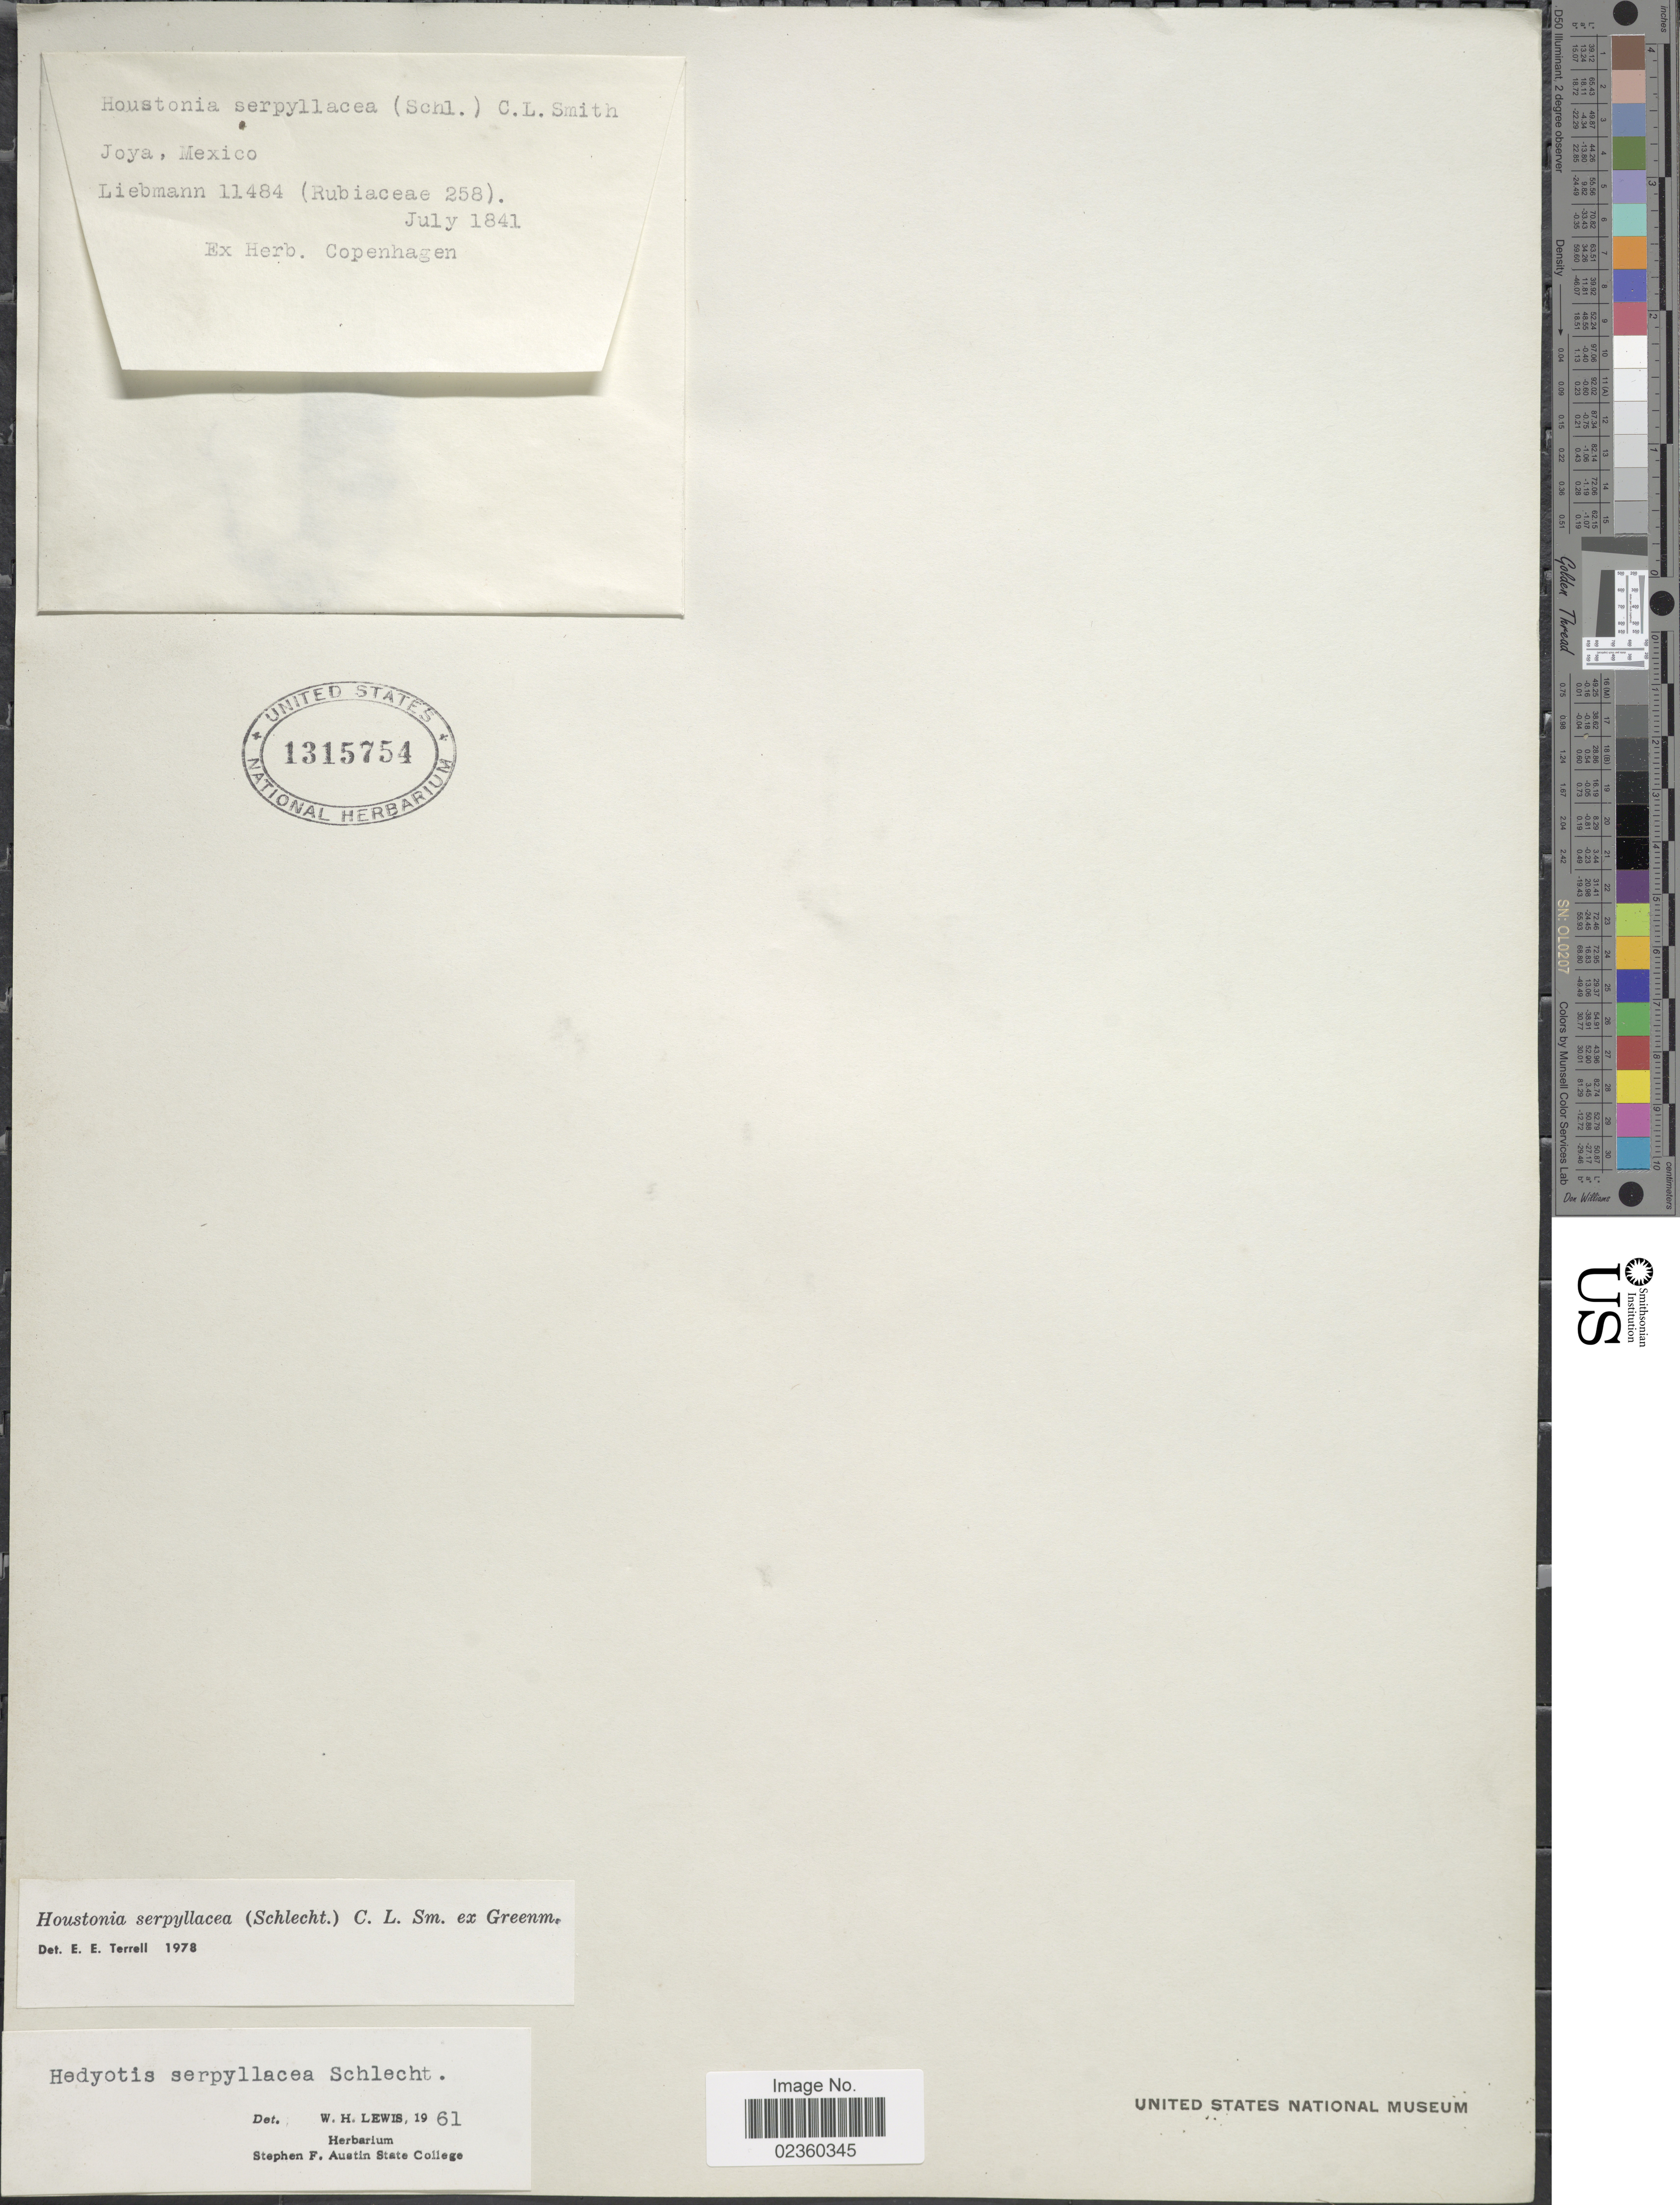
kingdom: Plantae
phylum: Tracheophyta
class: Magnoliopsida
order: Gentianales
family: Rubiaceae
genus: Terrellianthus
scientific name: Terrellianthus serpyllaceus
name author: (Schltdl.) Borhidi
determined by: Florentin, Mariela Nunez, (CTES), Instituto de Botanica del Nordeste (ARGENTINA)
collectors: Liebmann, --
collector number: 11484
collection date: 1841-07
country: Mexico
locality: Joya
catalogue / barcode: US 1315754